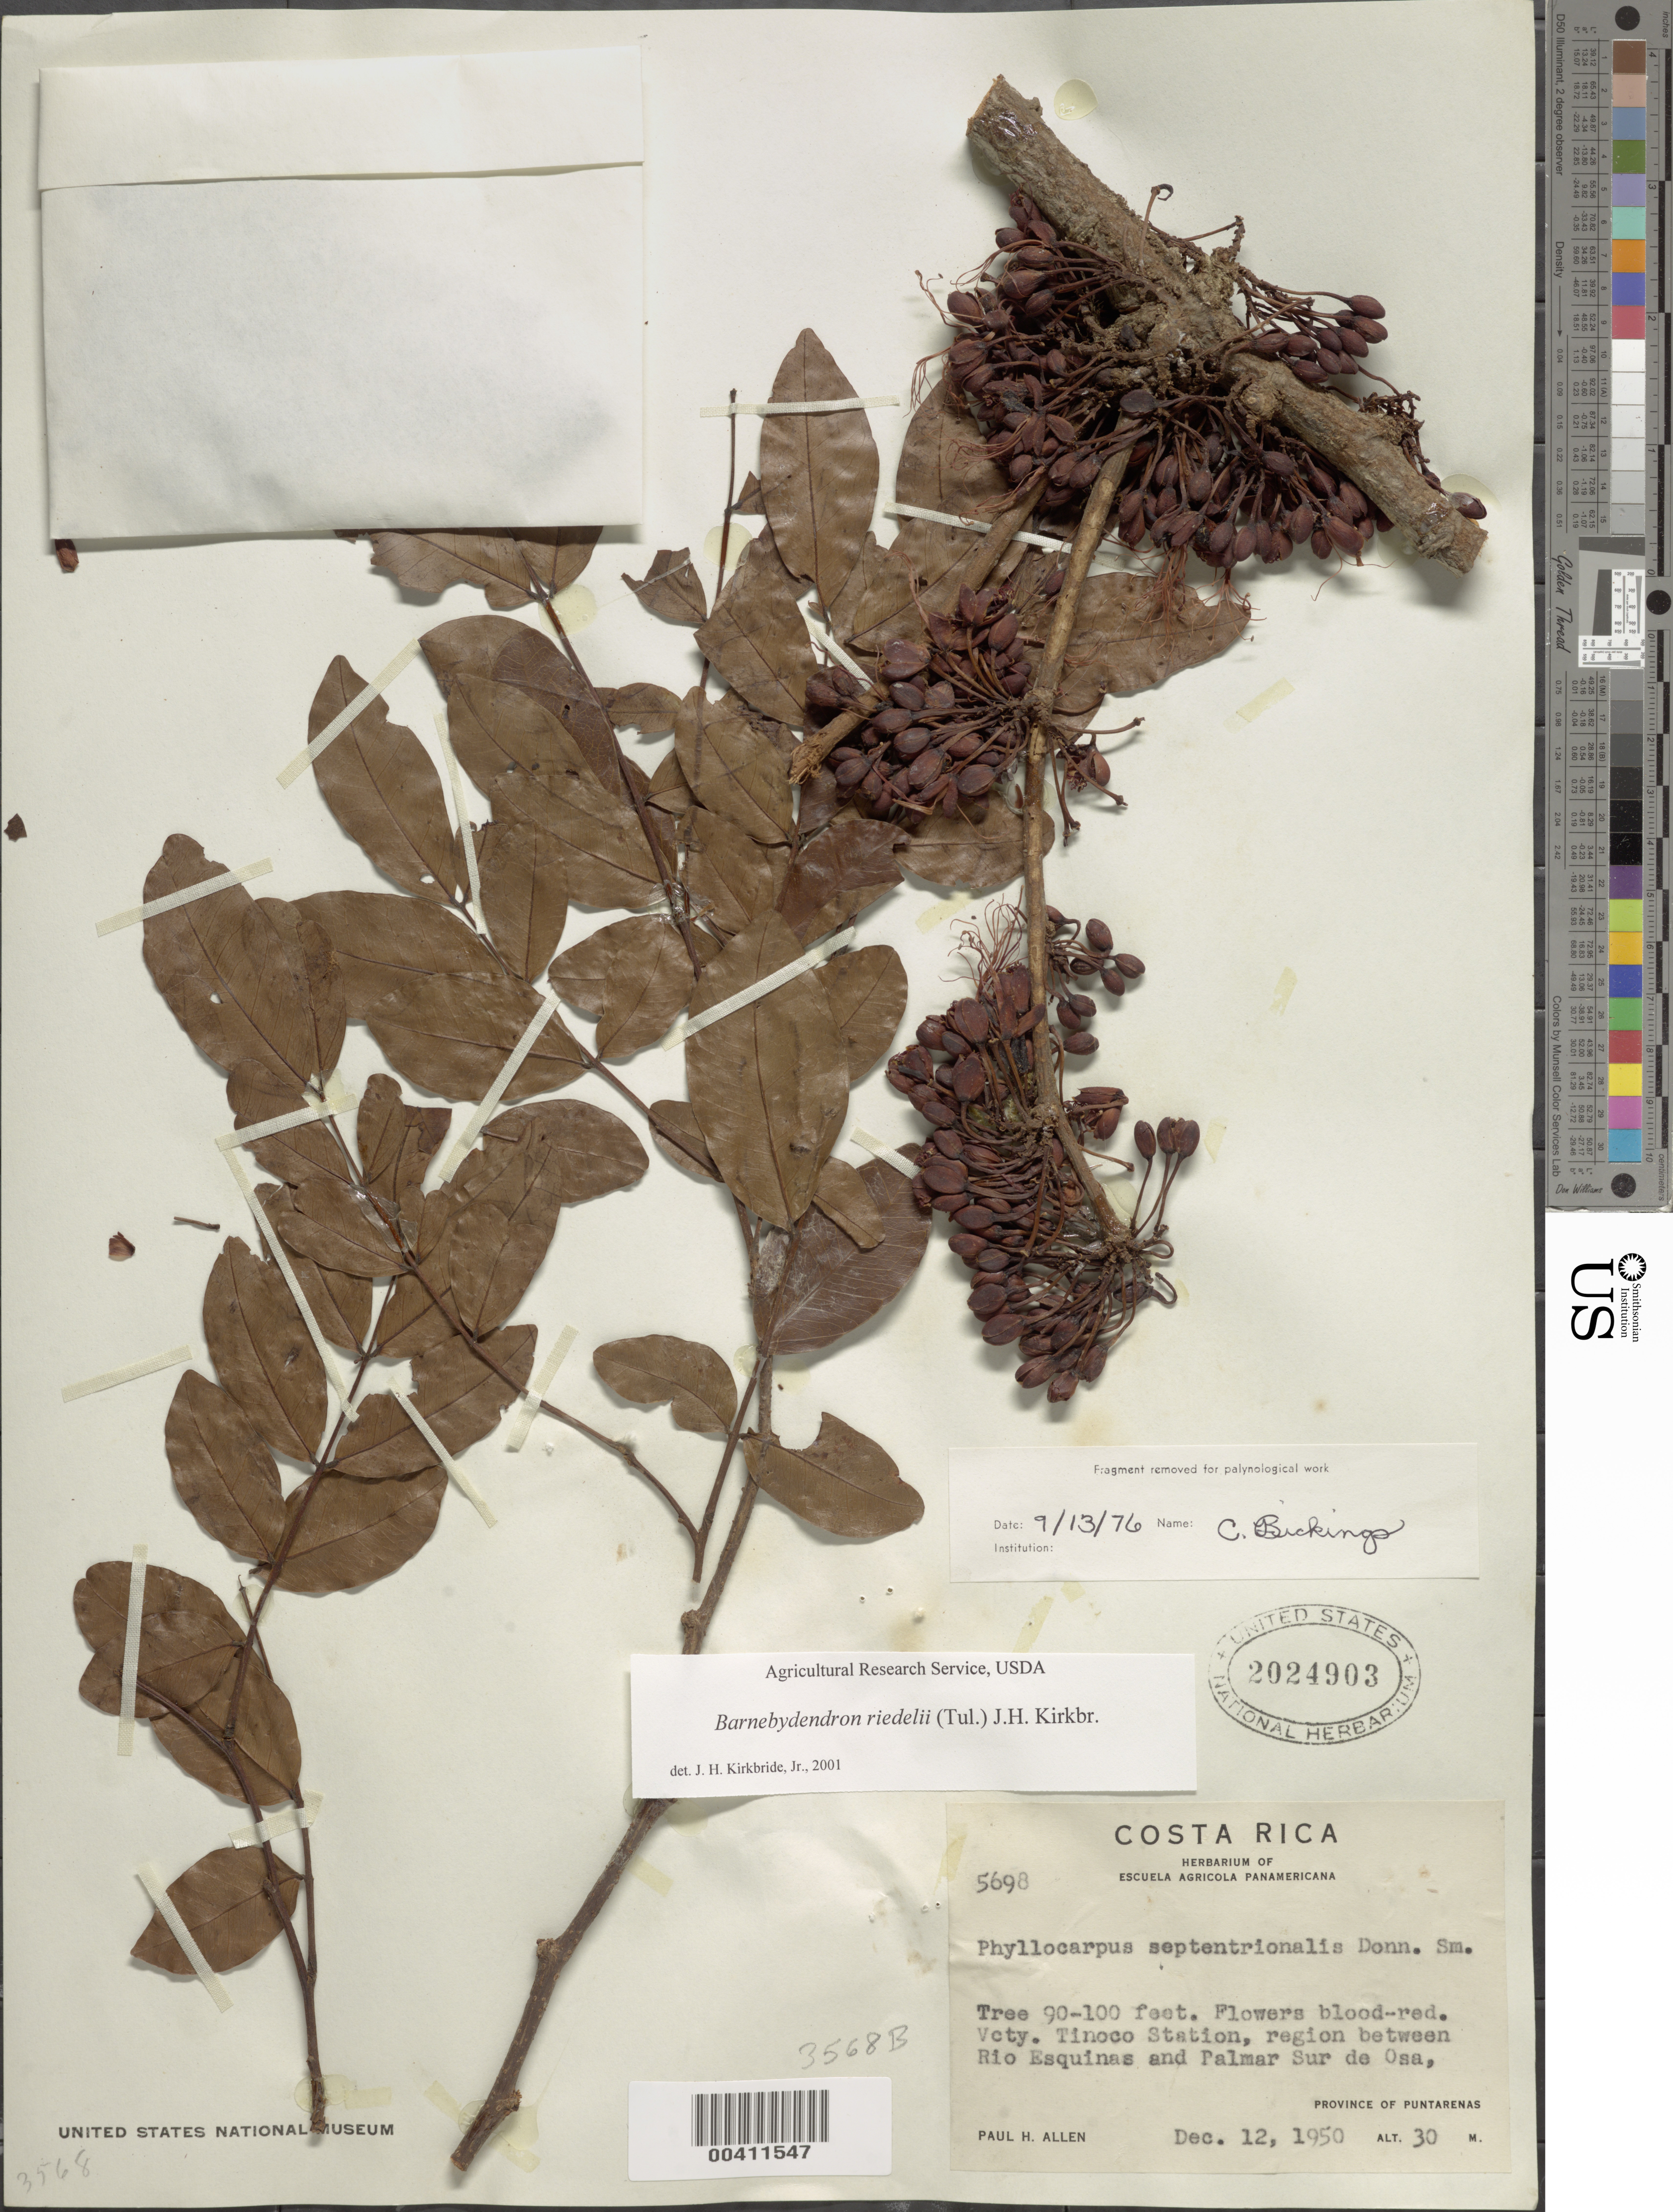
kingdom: Plantae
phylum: Tracheophyta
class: Magnoliopsida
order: Fabales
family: Fabaceae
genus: Barnebydendron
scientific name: Barnebydendron riedelii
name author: (Tul.) J.H. Kirkbr.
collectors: P. H. Allen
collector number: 5698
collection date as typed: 12 Dec 1950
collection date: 1950-12-12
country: Costa Rica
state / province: Puntarenas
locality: Vicinity of tinoco station, between rio esquinas and palmar sur de osa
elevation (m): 30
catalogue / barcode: US 2024903